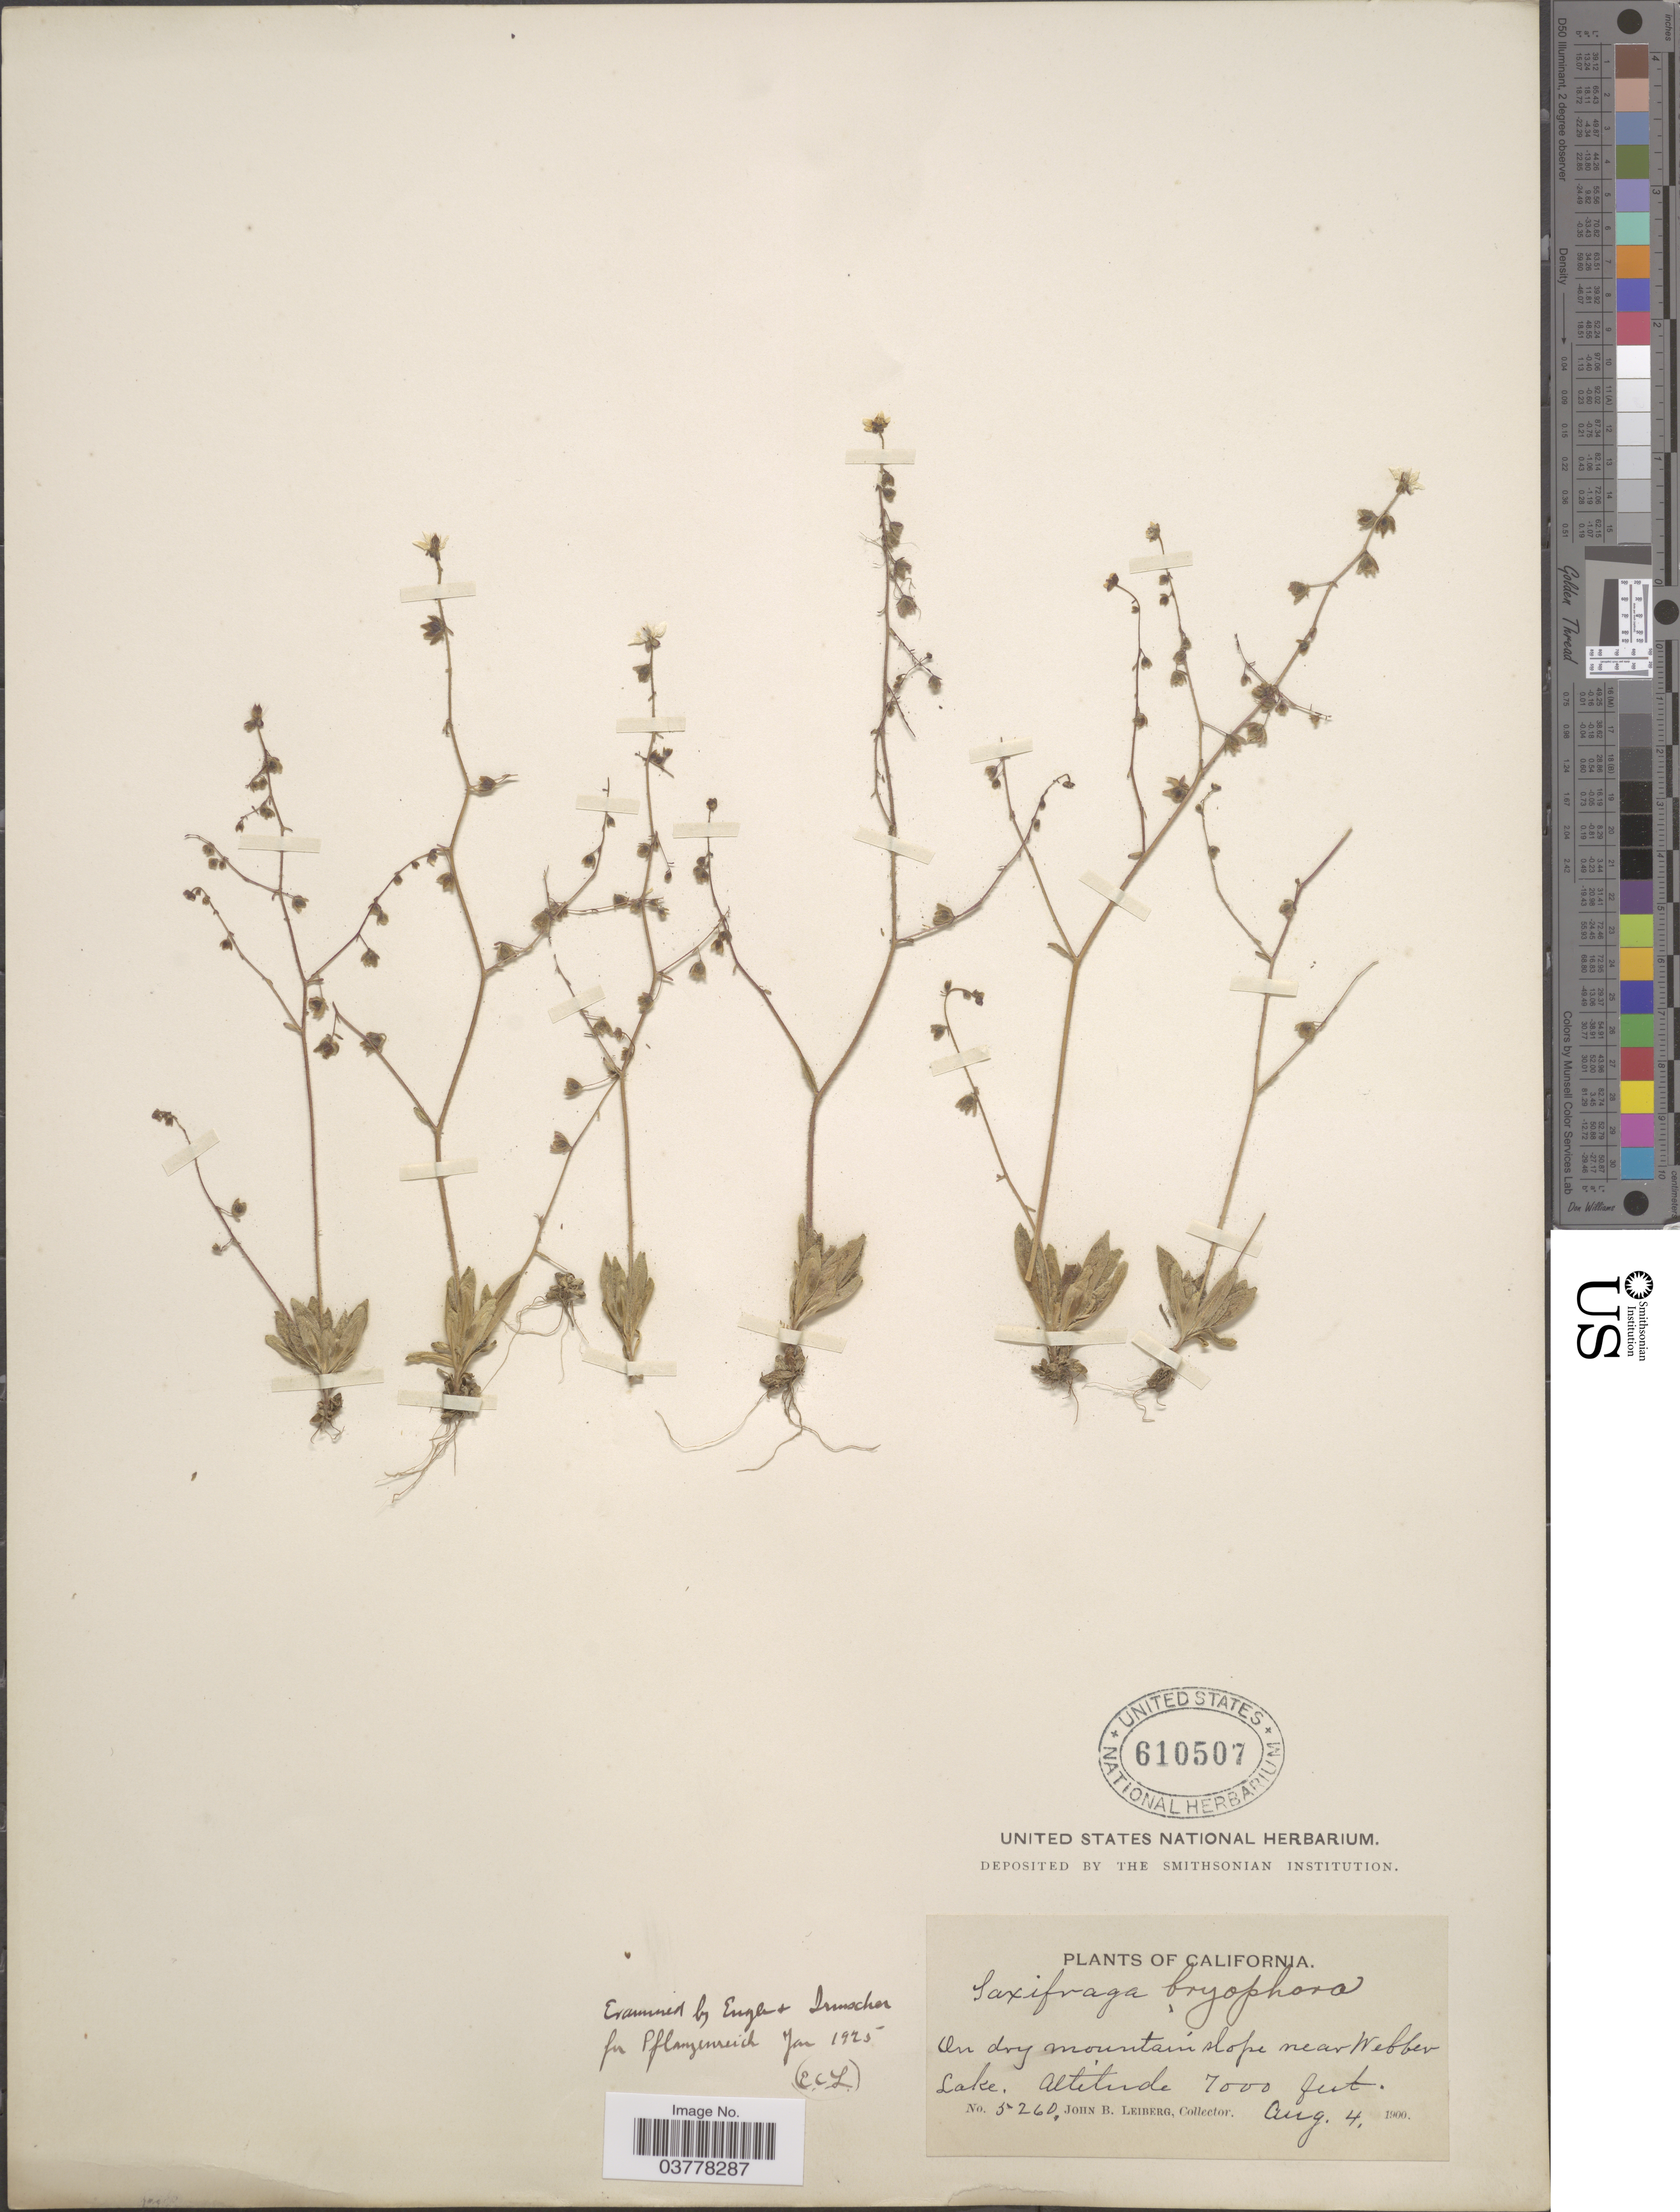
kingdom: Plantae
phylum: Tracheophyta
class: Magnoliopsida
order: Saxifragales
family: Saxifragaceae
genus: Micranthes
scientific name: Micranthes bryophora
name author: (A. Gray) Brouillet & Gornall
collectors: J. B. Leiberg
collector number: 5260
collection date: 1900-08-04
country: United States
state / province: California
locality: On dry mountain slope near Webber Lake.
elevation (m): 2134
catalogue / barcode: US 610507